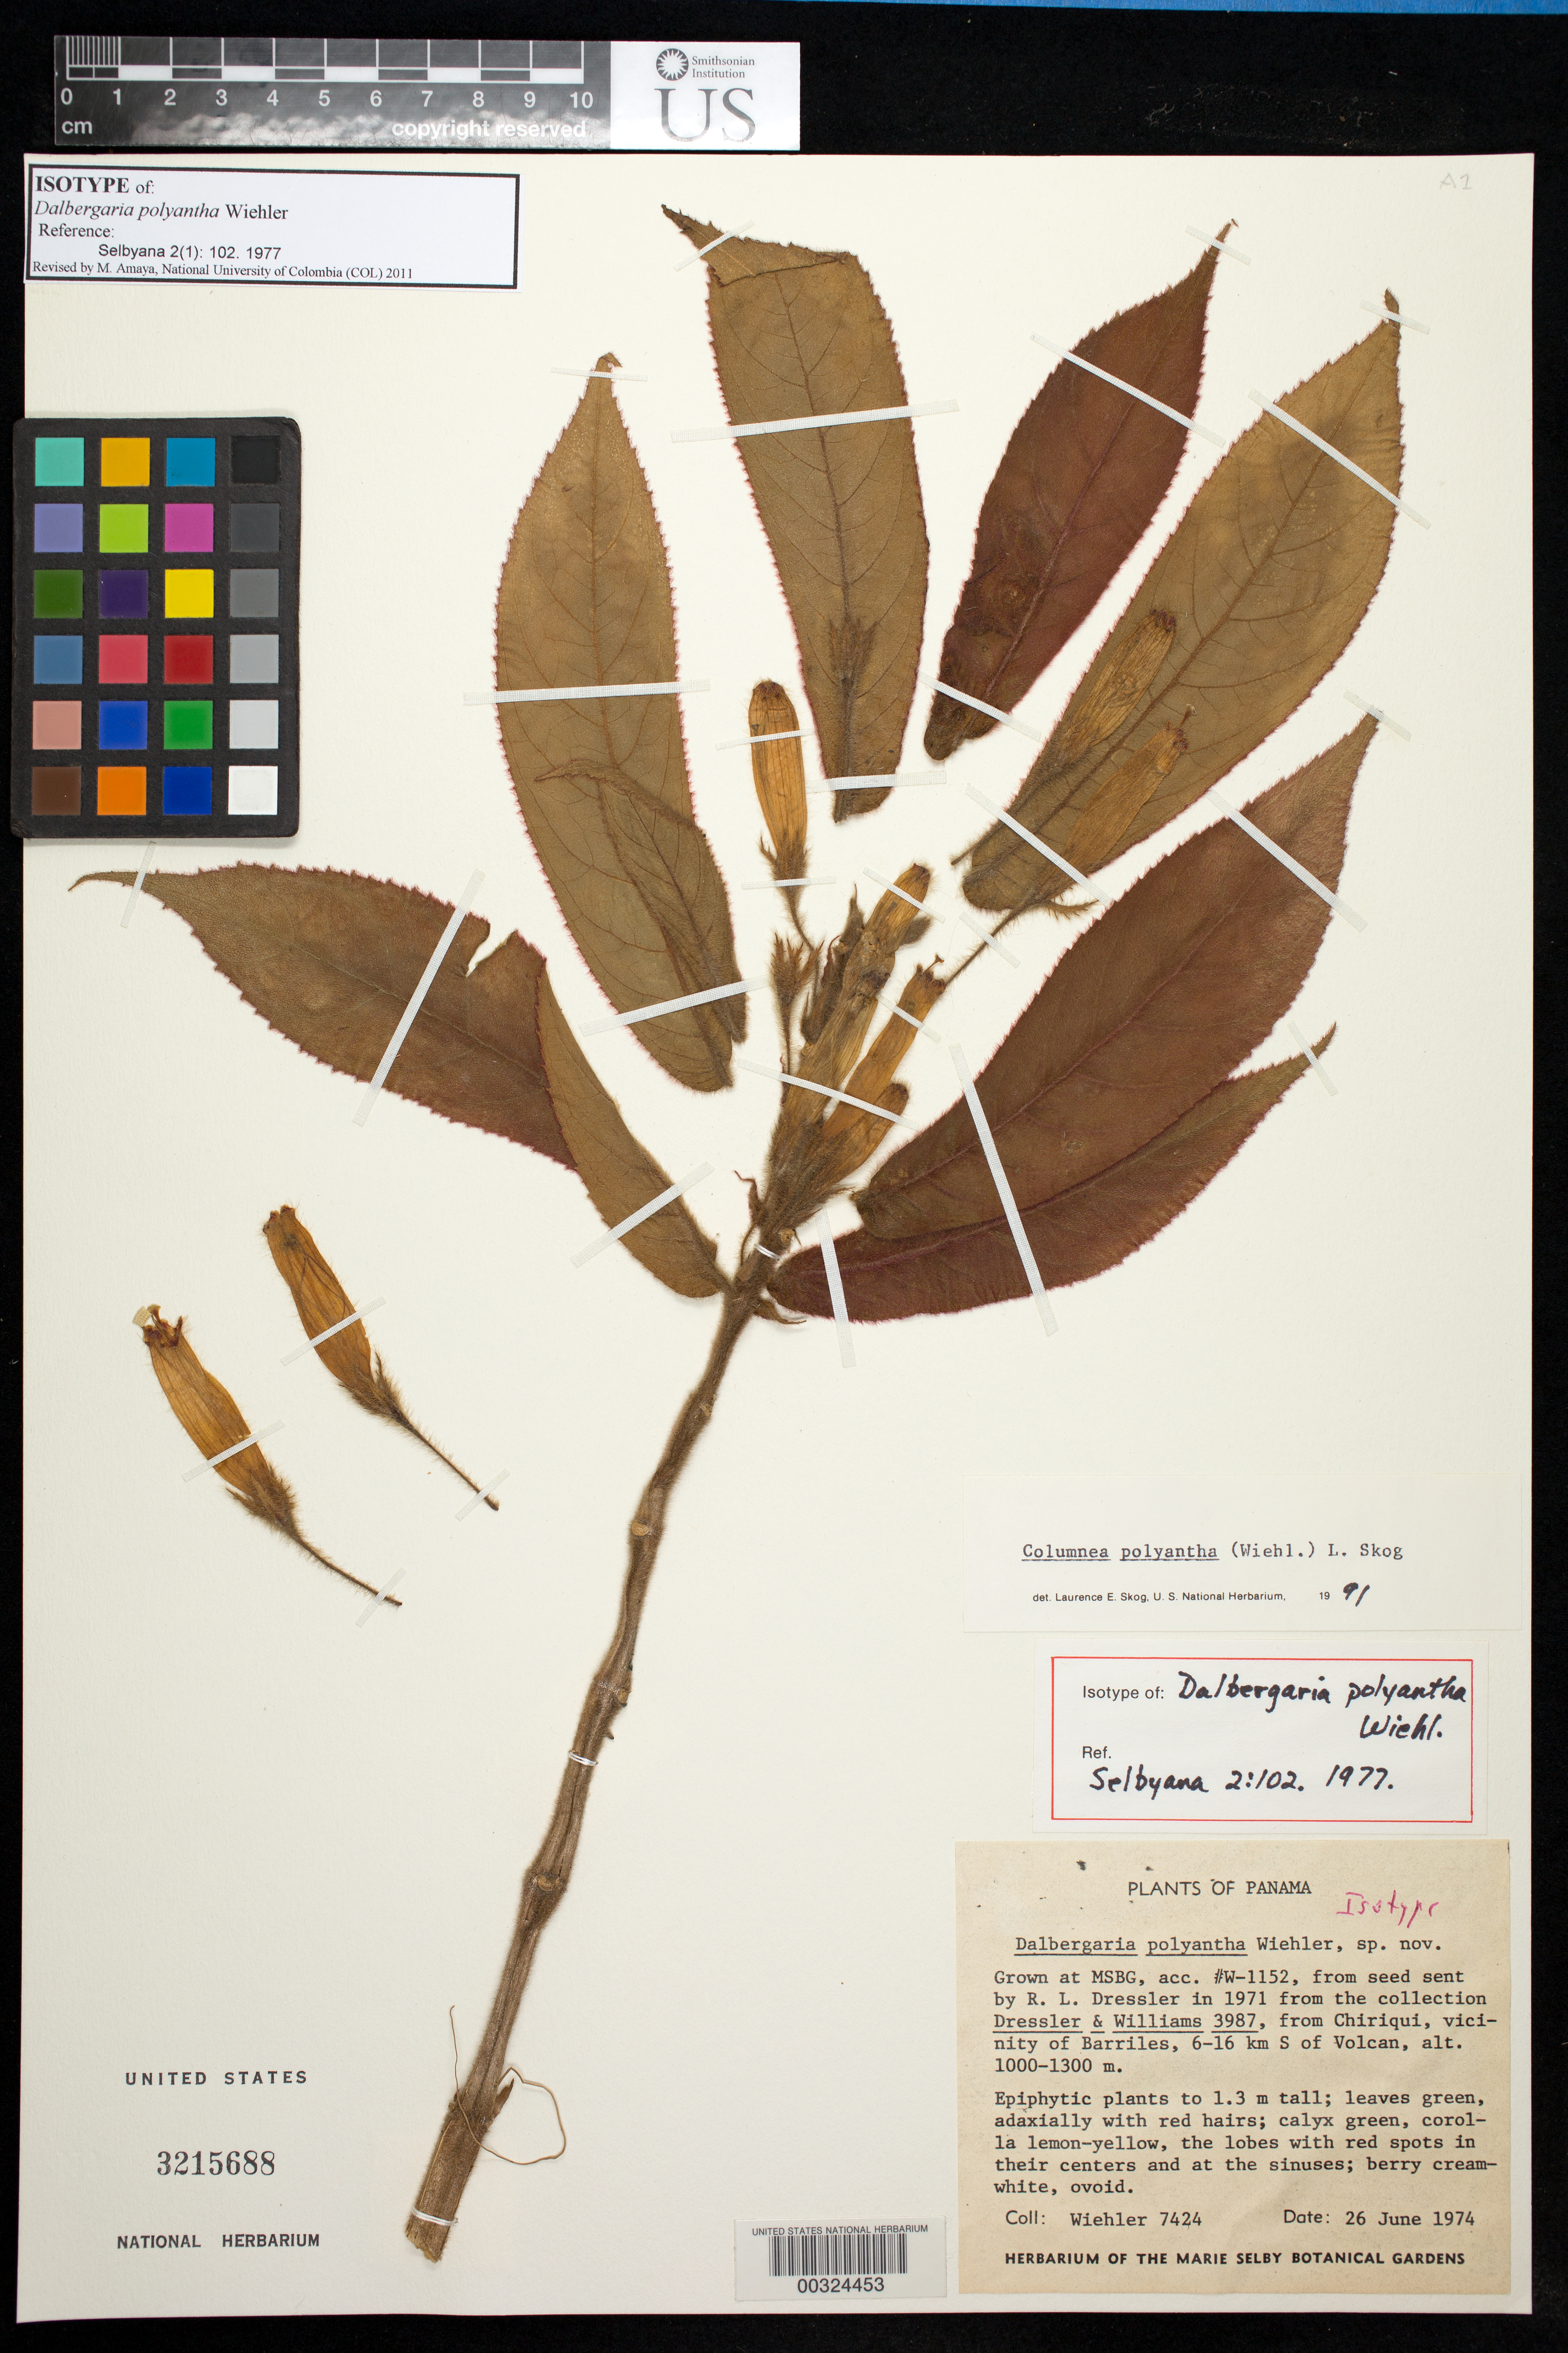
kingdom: Plantae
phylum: Tracheophyta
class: Magnoliopsida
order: Lamiales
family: Gesneriaceae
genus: Dalbergaria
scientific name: Dalbergaria polyantha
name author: Wiehler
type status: Isotype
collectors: H. J. Wiehler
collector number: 7424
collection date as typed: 26 Jun 1974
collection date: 1974-06-26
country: Panama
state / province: Chiriquí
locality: Vicinity of Barriles, 6-16 km S of Volcan.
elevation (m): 1000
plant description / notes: Specimen made from cultivated plant, orig. Dressler & Williams # 3987 cuttings; greenhouse # W-1152.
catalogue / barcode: US 3215688